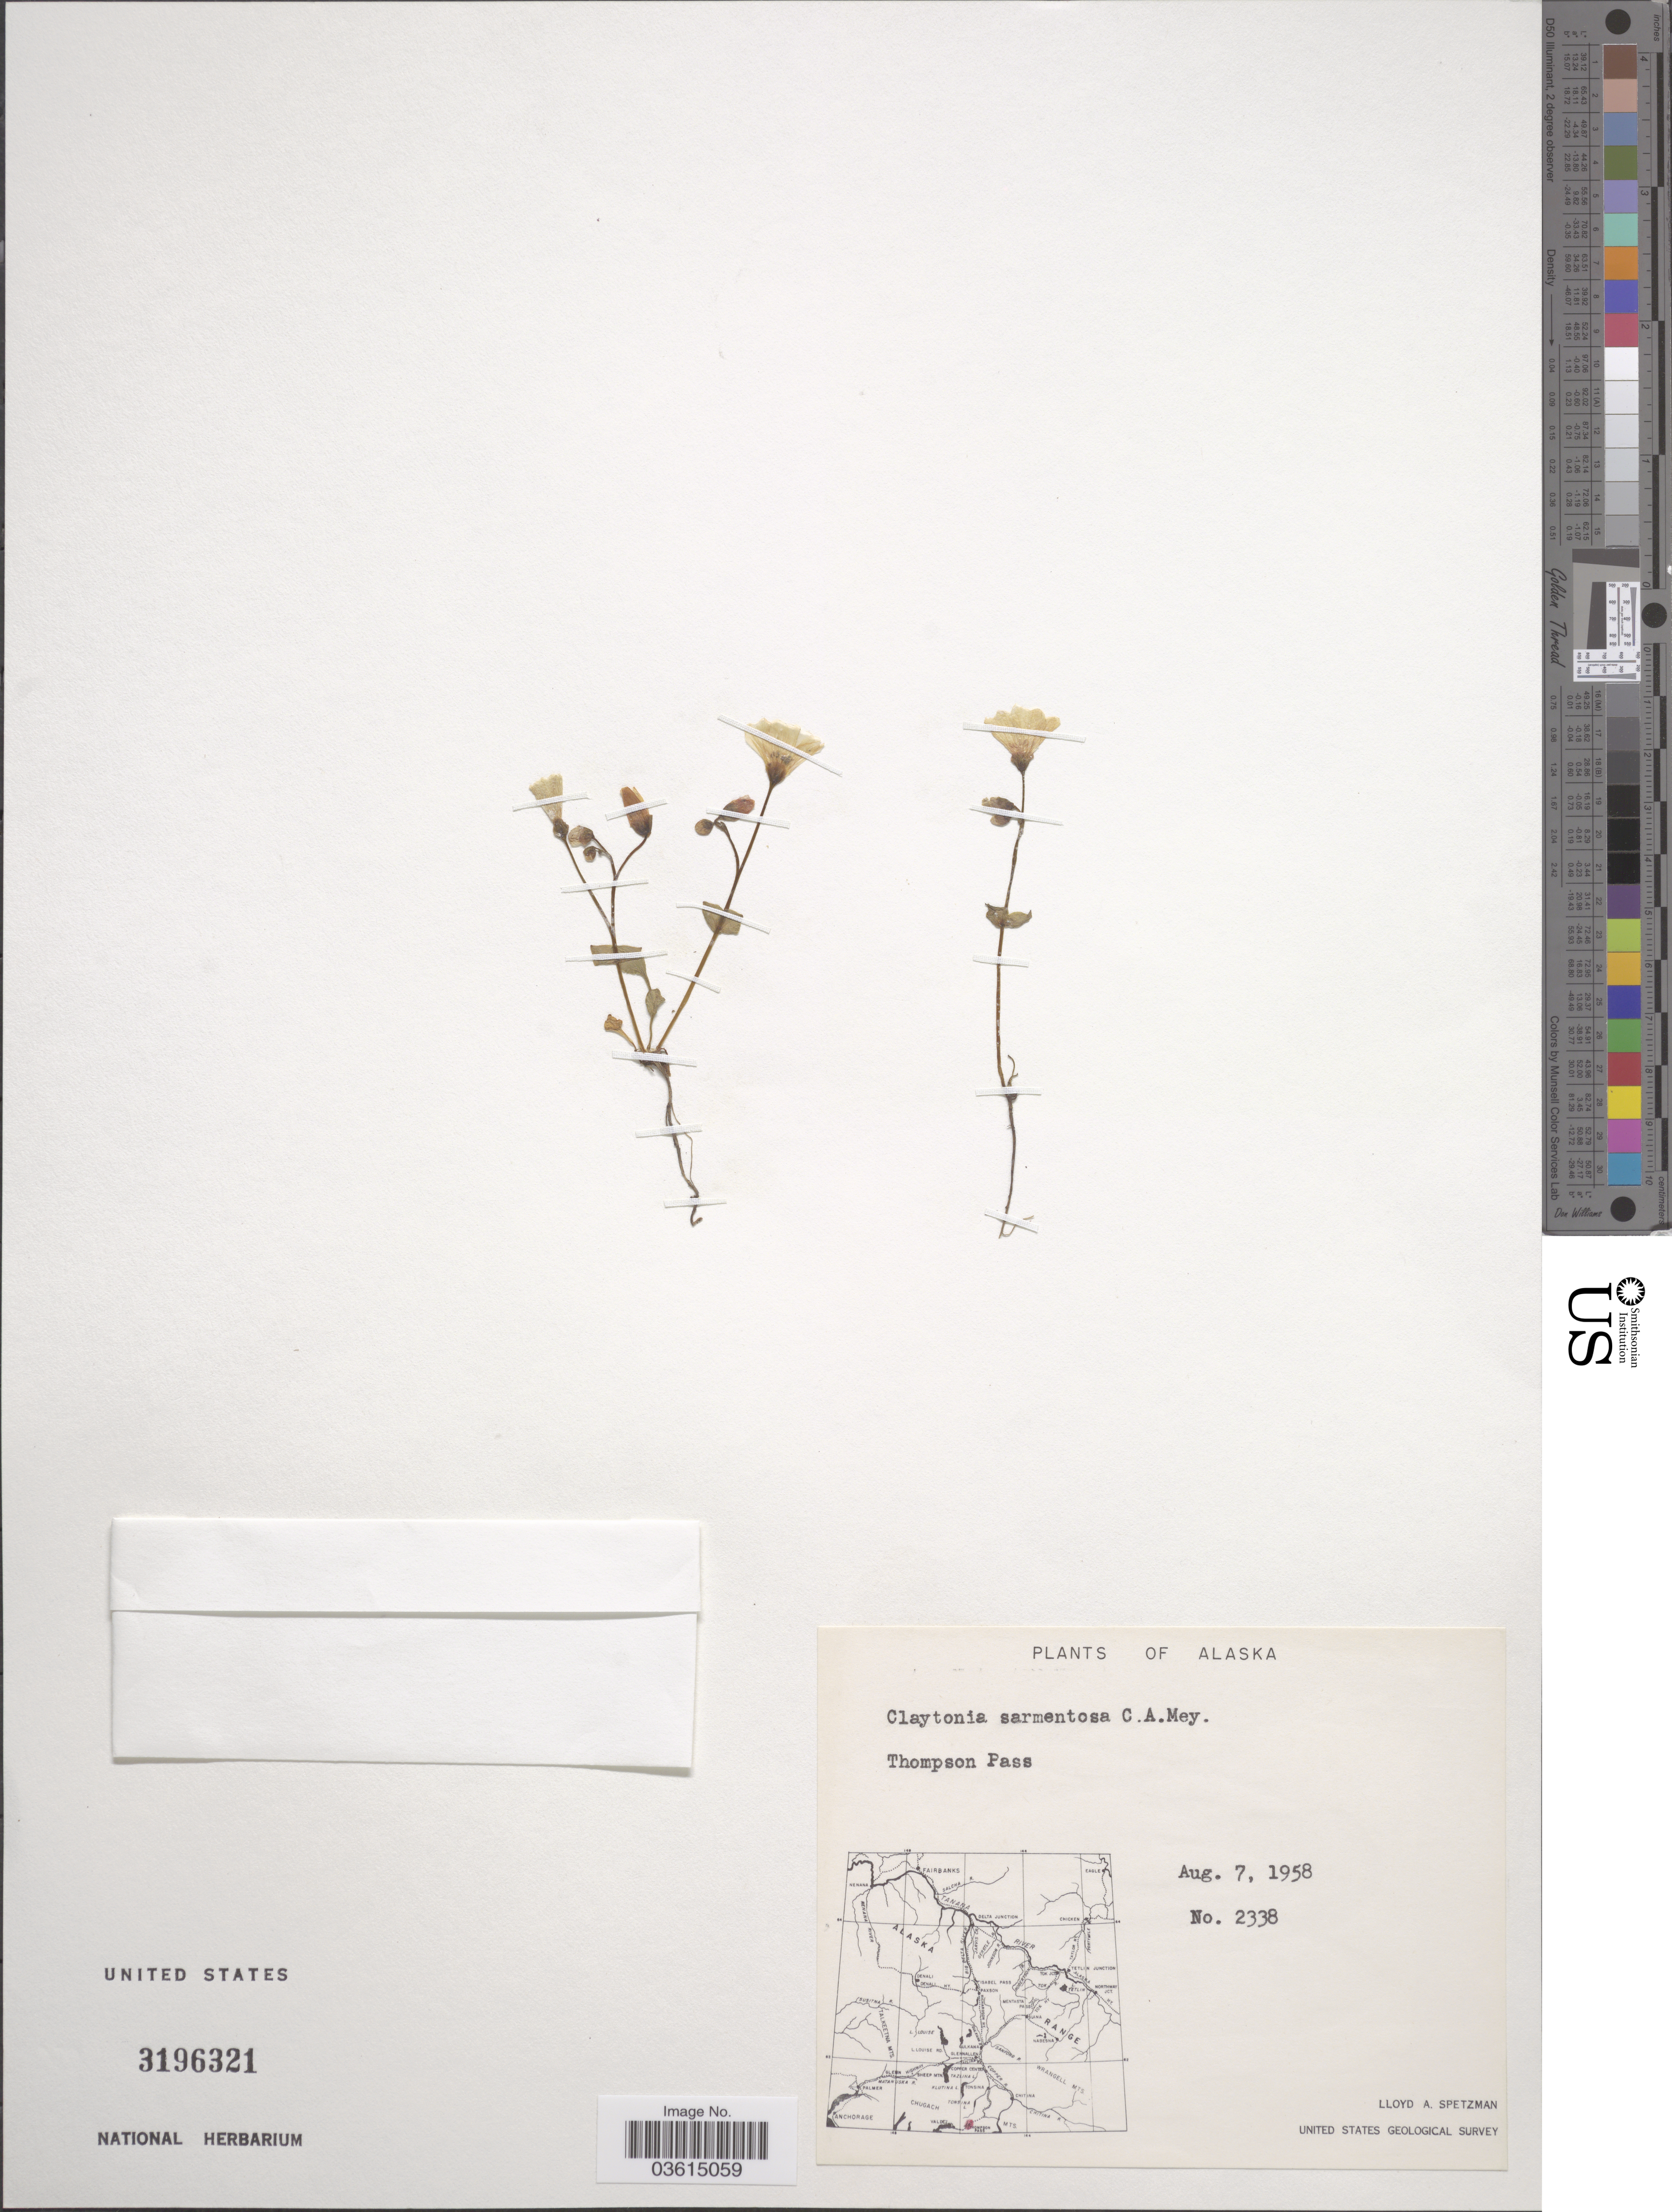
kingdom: Plantae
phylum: Tracheophyta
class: Magnoliopsida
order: Caryophyllales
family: Montiaceae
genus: Claytonia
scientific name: Claytonia sarmentosa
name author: C.A. Mey.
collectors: L. Spetzman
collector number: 2338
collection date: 1958-08-07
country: United States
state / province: Alaska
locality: Thompson Pass.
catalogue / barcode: US 3196321